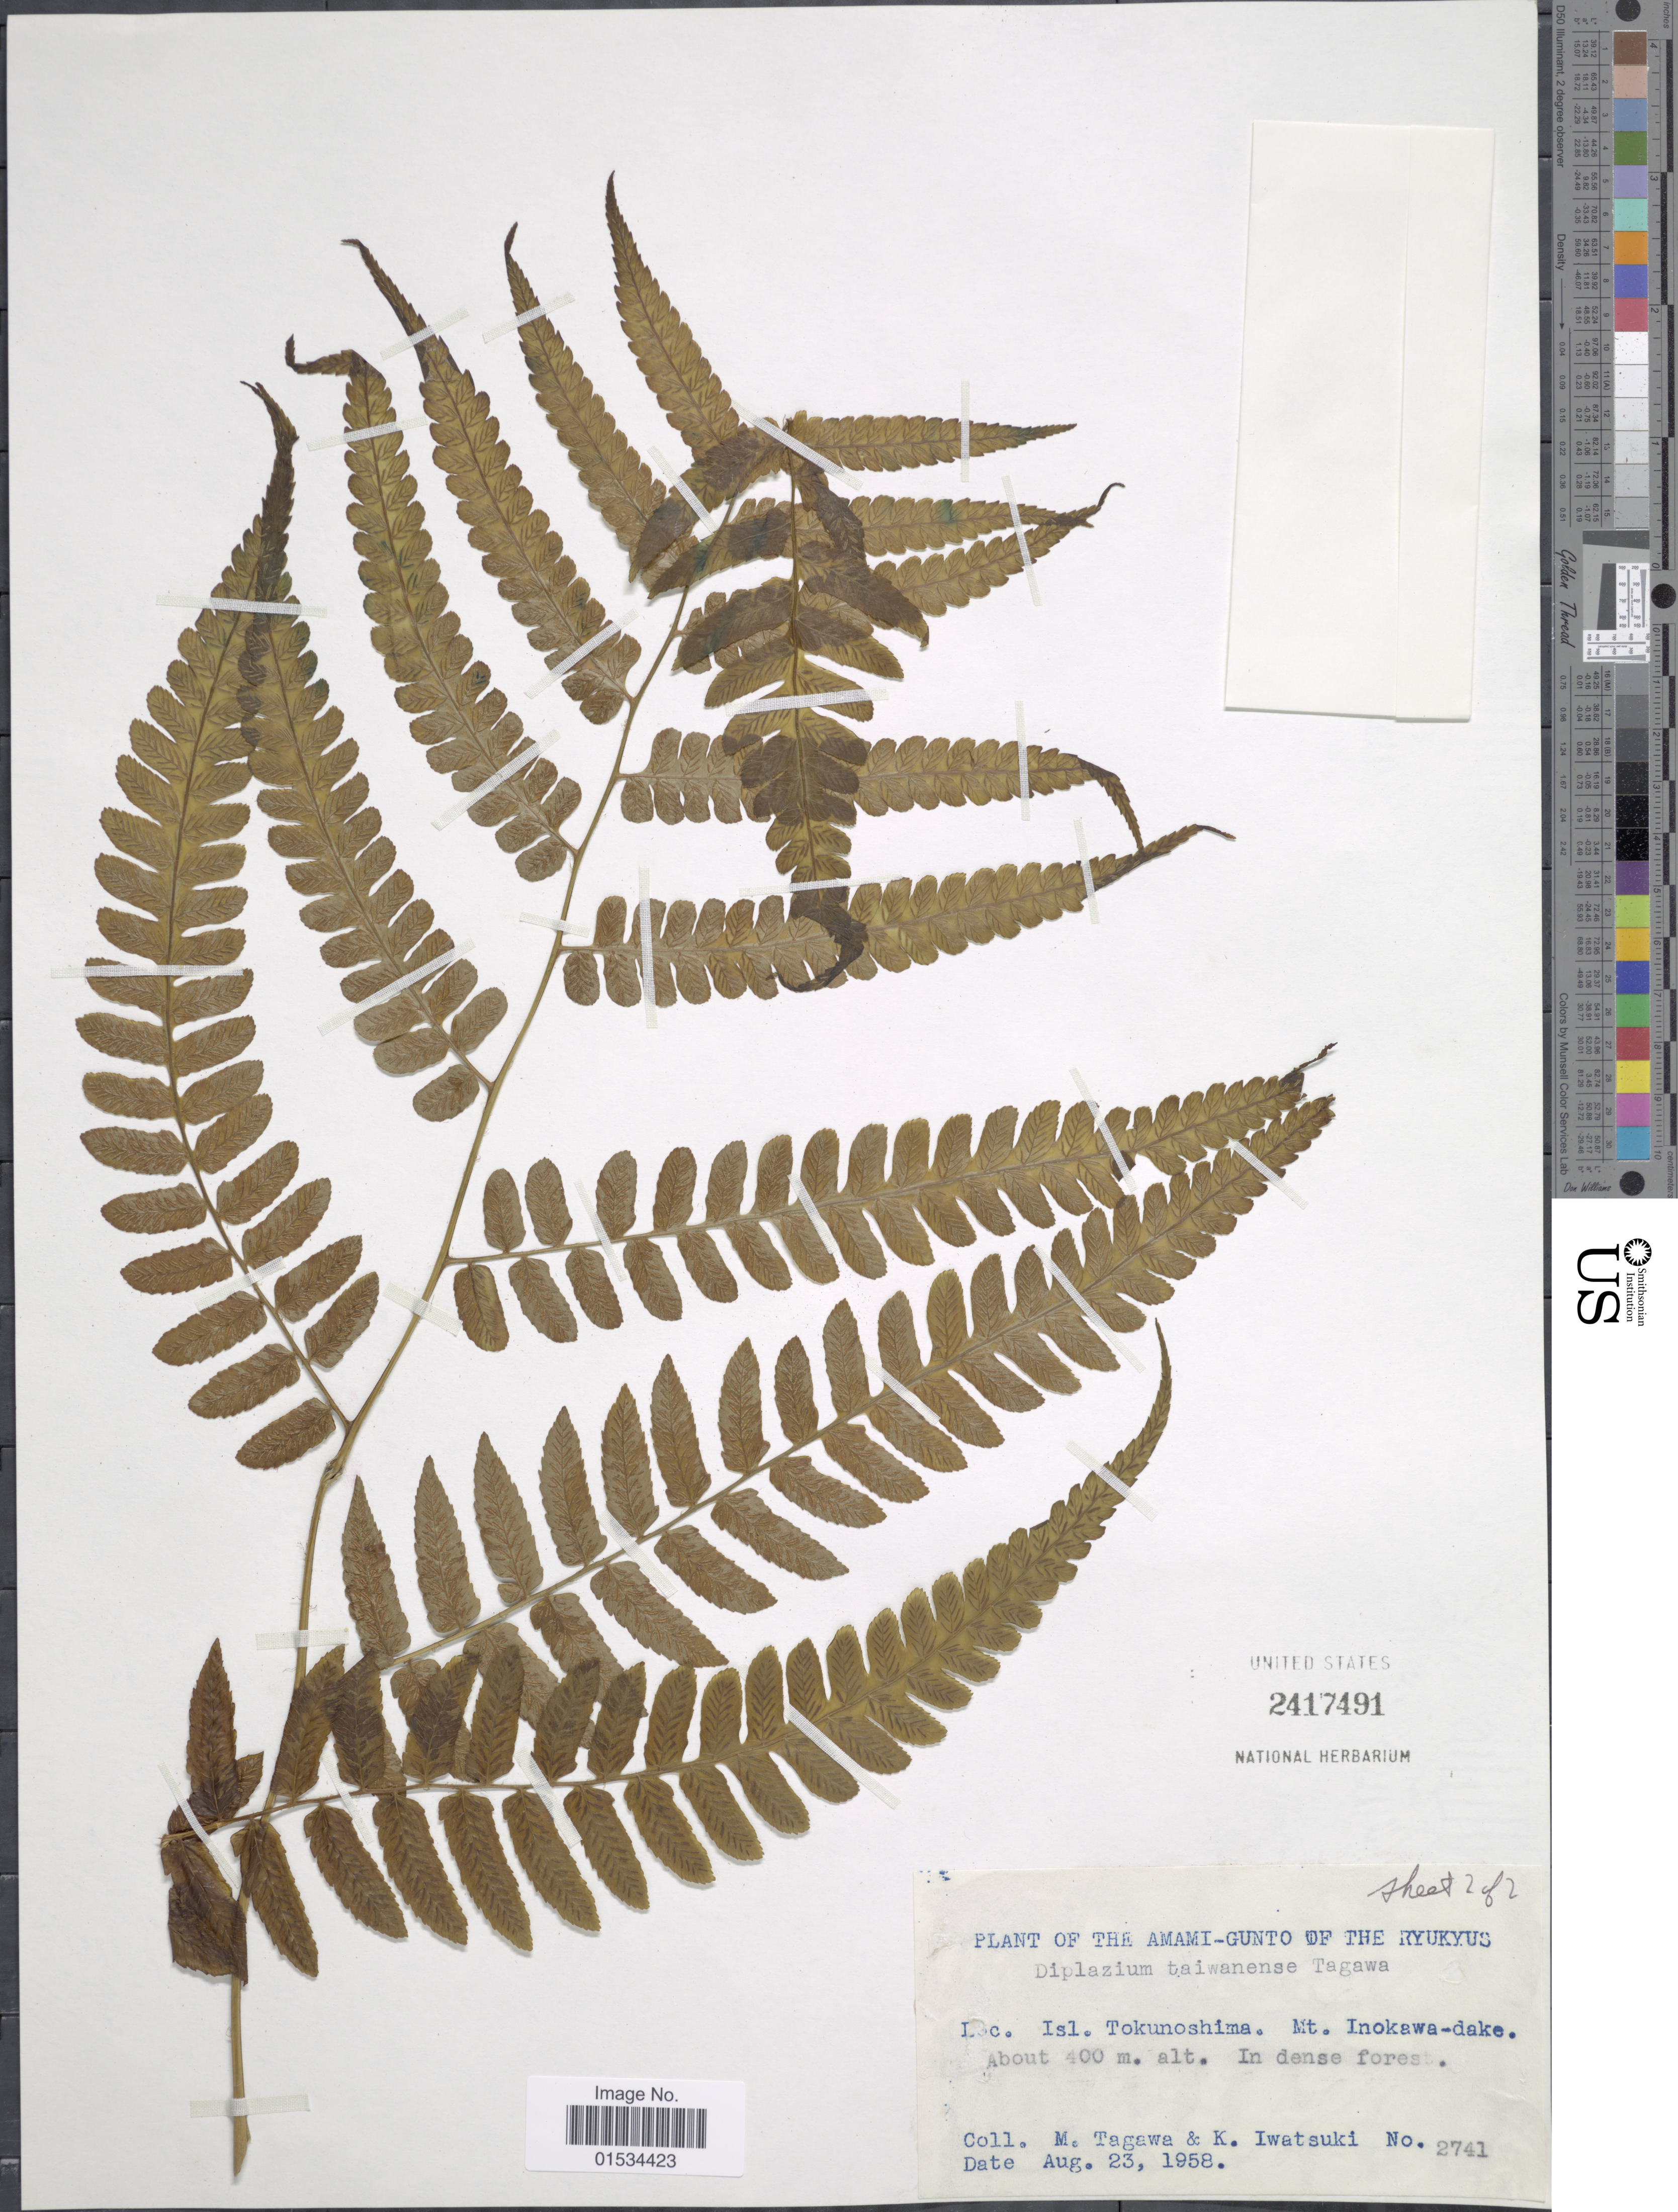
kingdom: Plantae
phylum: Tracheophyta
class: Polypodiopsida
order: Polypodiales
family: Athyriaceae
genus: Diplazium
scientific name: Diplazium taiwanense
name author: Tagawa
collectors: M. Tagawa & K. Iwatsuki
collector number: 2741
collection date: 1958-08-23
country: Japan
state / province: Okinawa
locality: The Amami-Gunto of the Ryukyus, Isl. Tokunoshima, Mt. Inokawa-dake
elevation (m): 400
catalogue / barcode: US 2417491